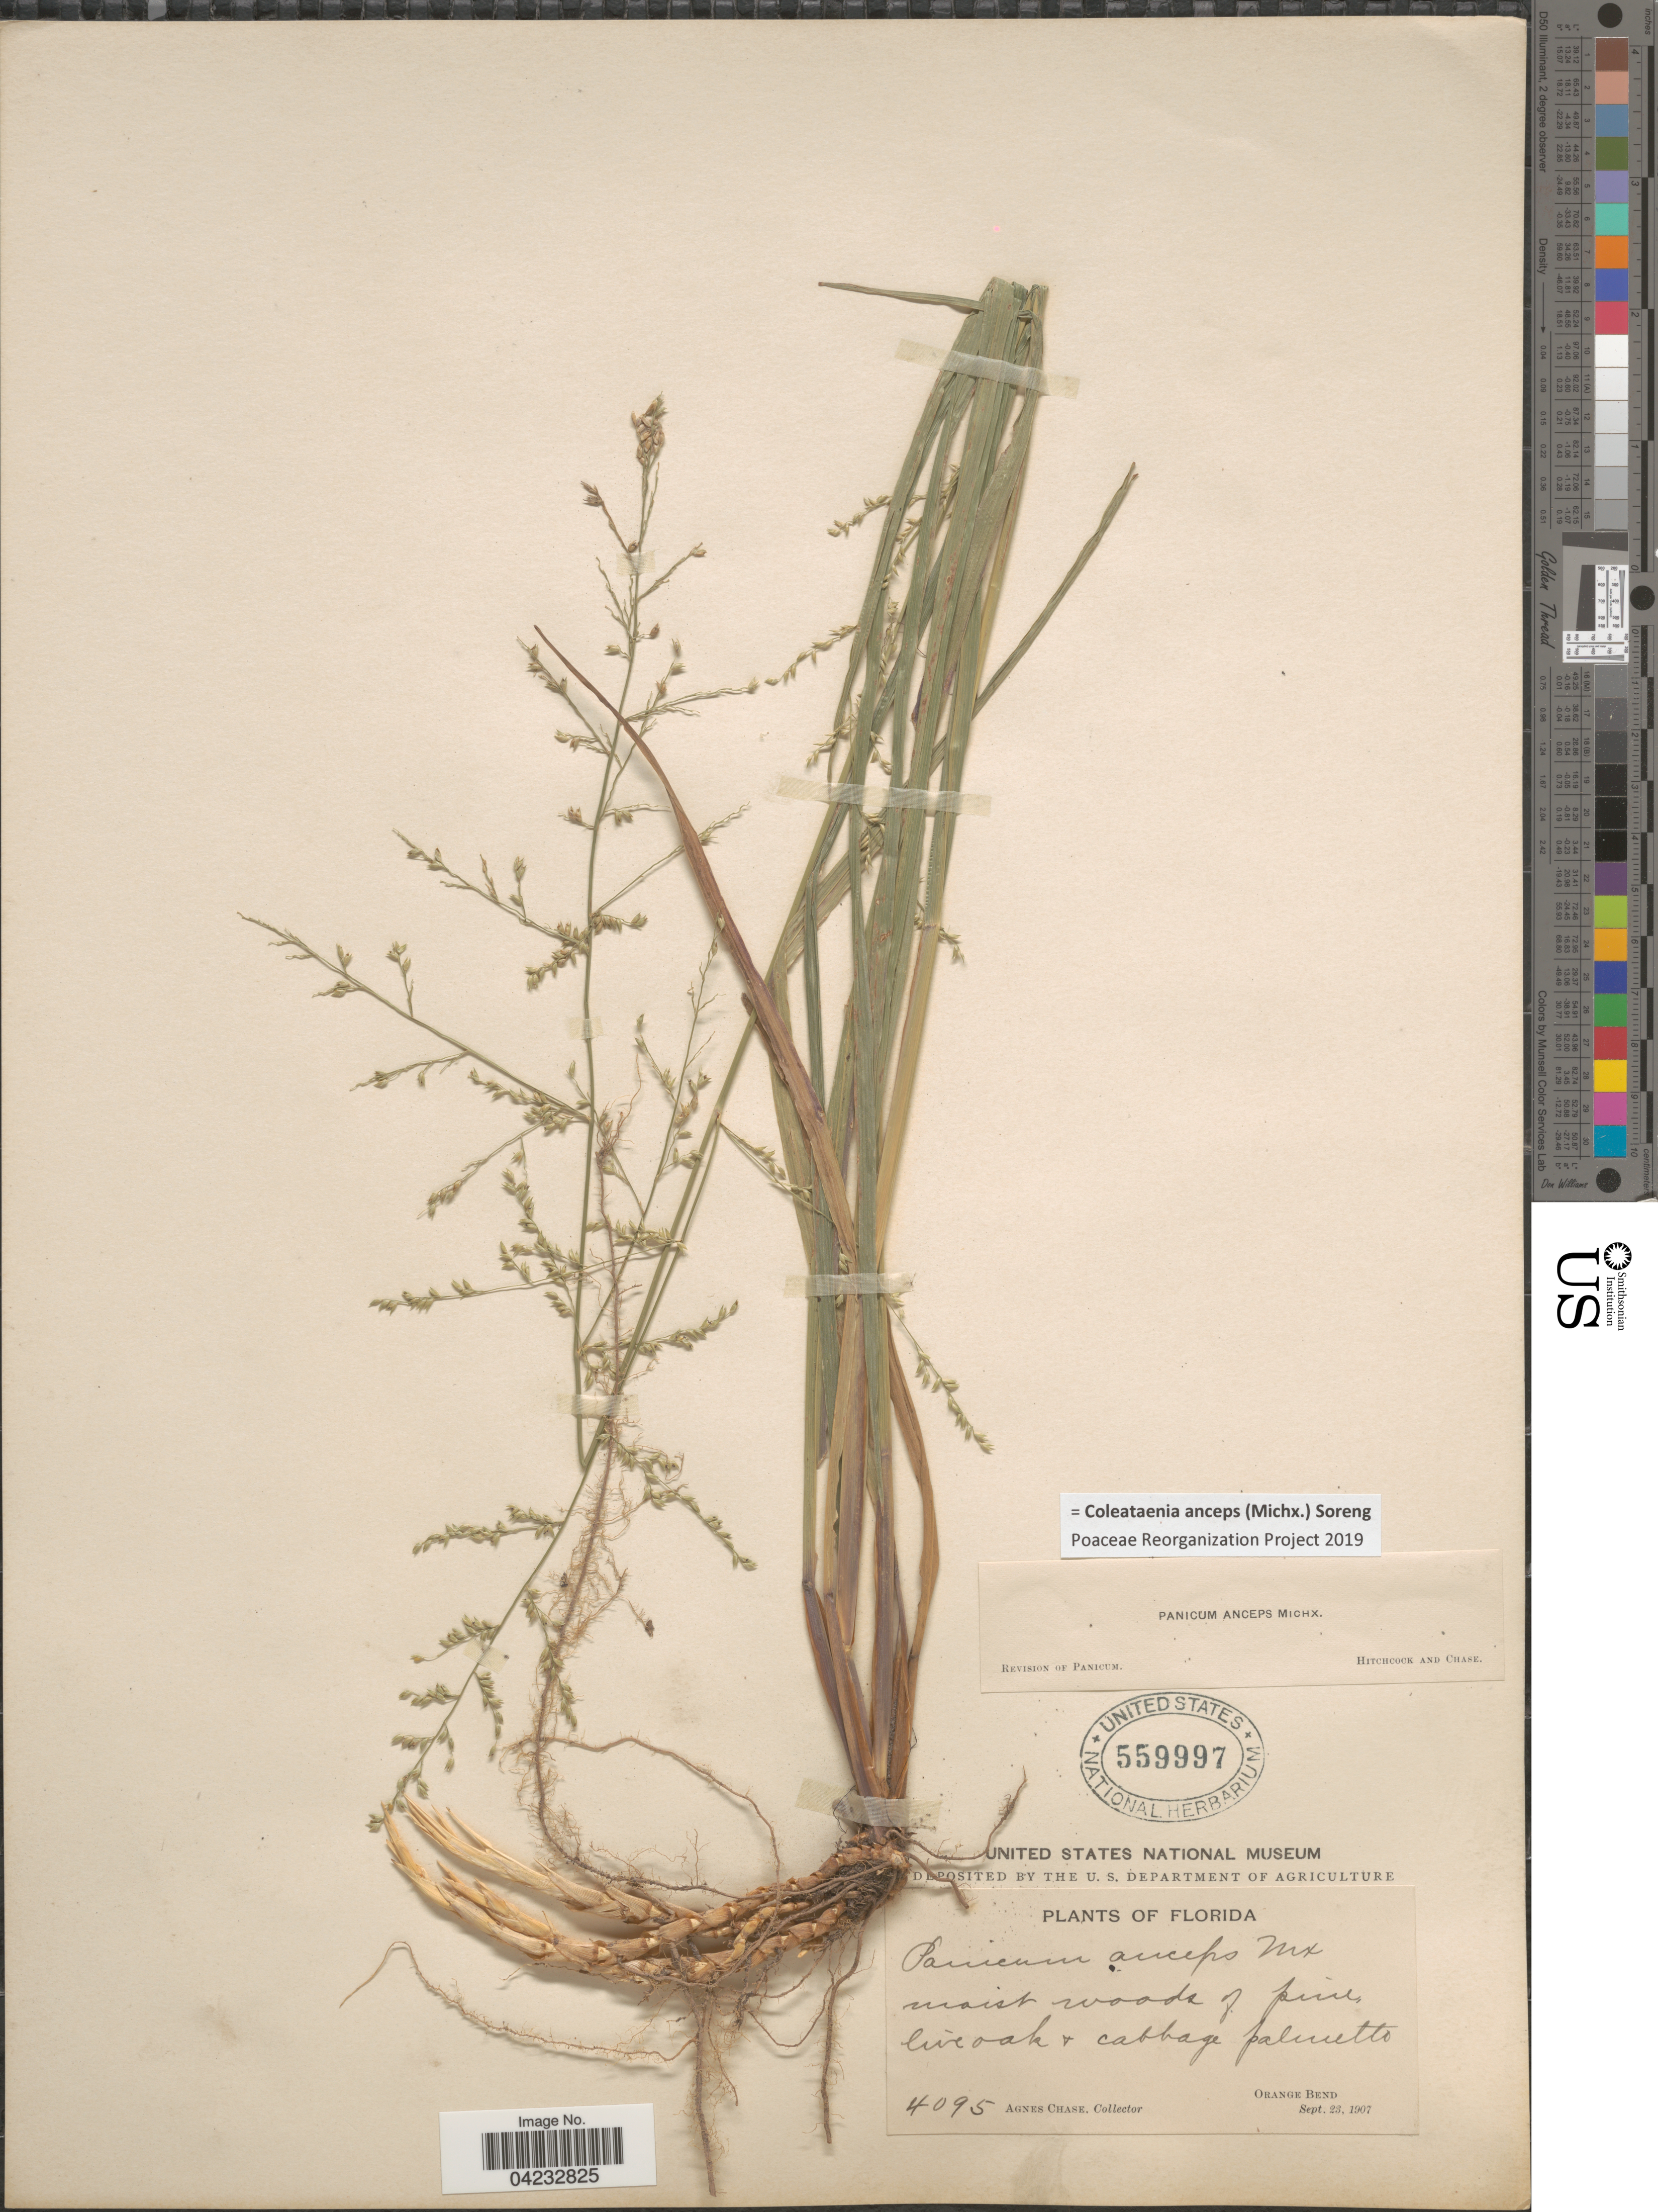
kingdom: Plantae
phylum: Tracheophyta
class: Liliopsida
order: Poales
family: Poaceae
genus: Coleataenia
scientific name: Coleataenia anceps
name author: (Michx.) Soreng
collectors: A. Chase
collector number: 4095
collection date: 1907-09-23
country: United States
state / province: Florida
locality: Orange Bend.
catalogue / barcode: US 559997